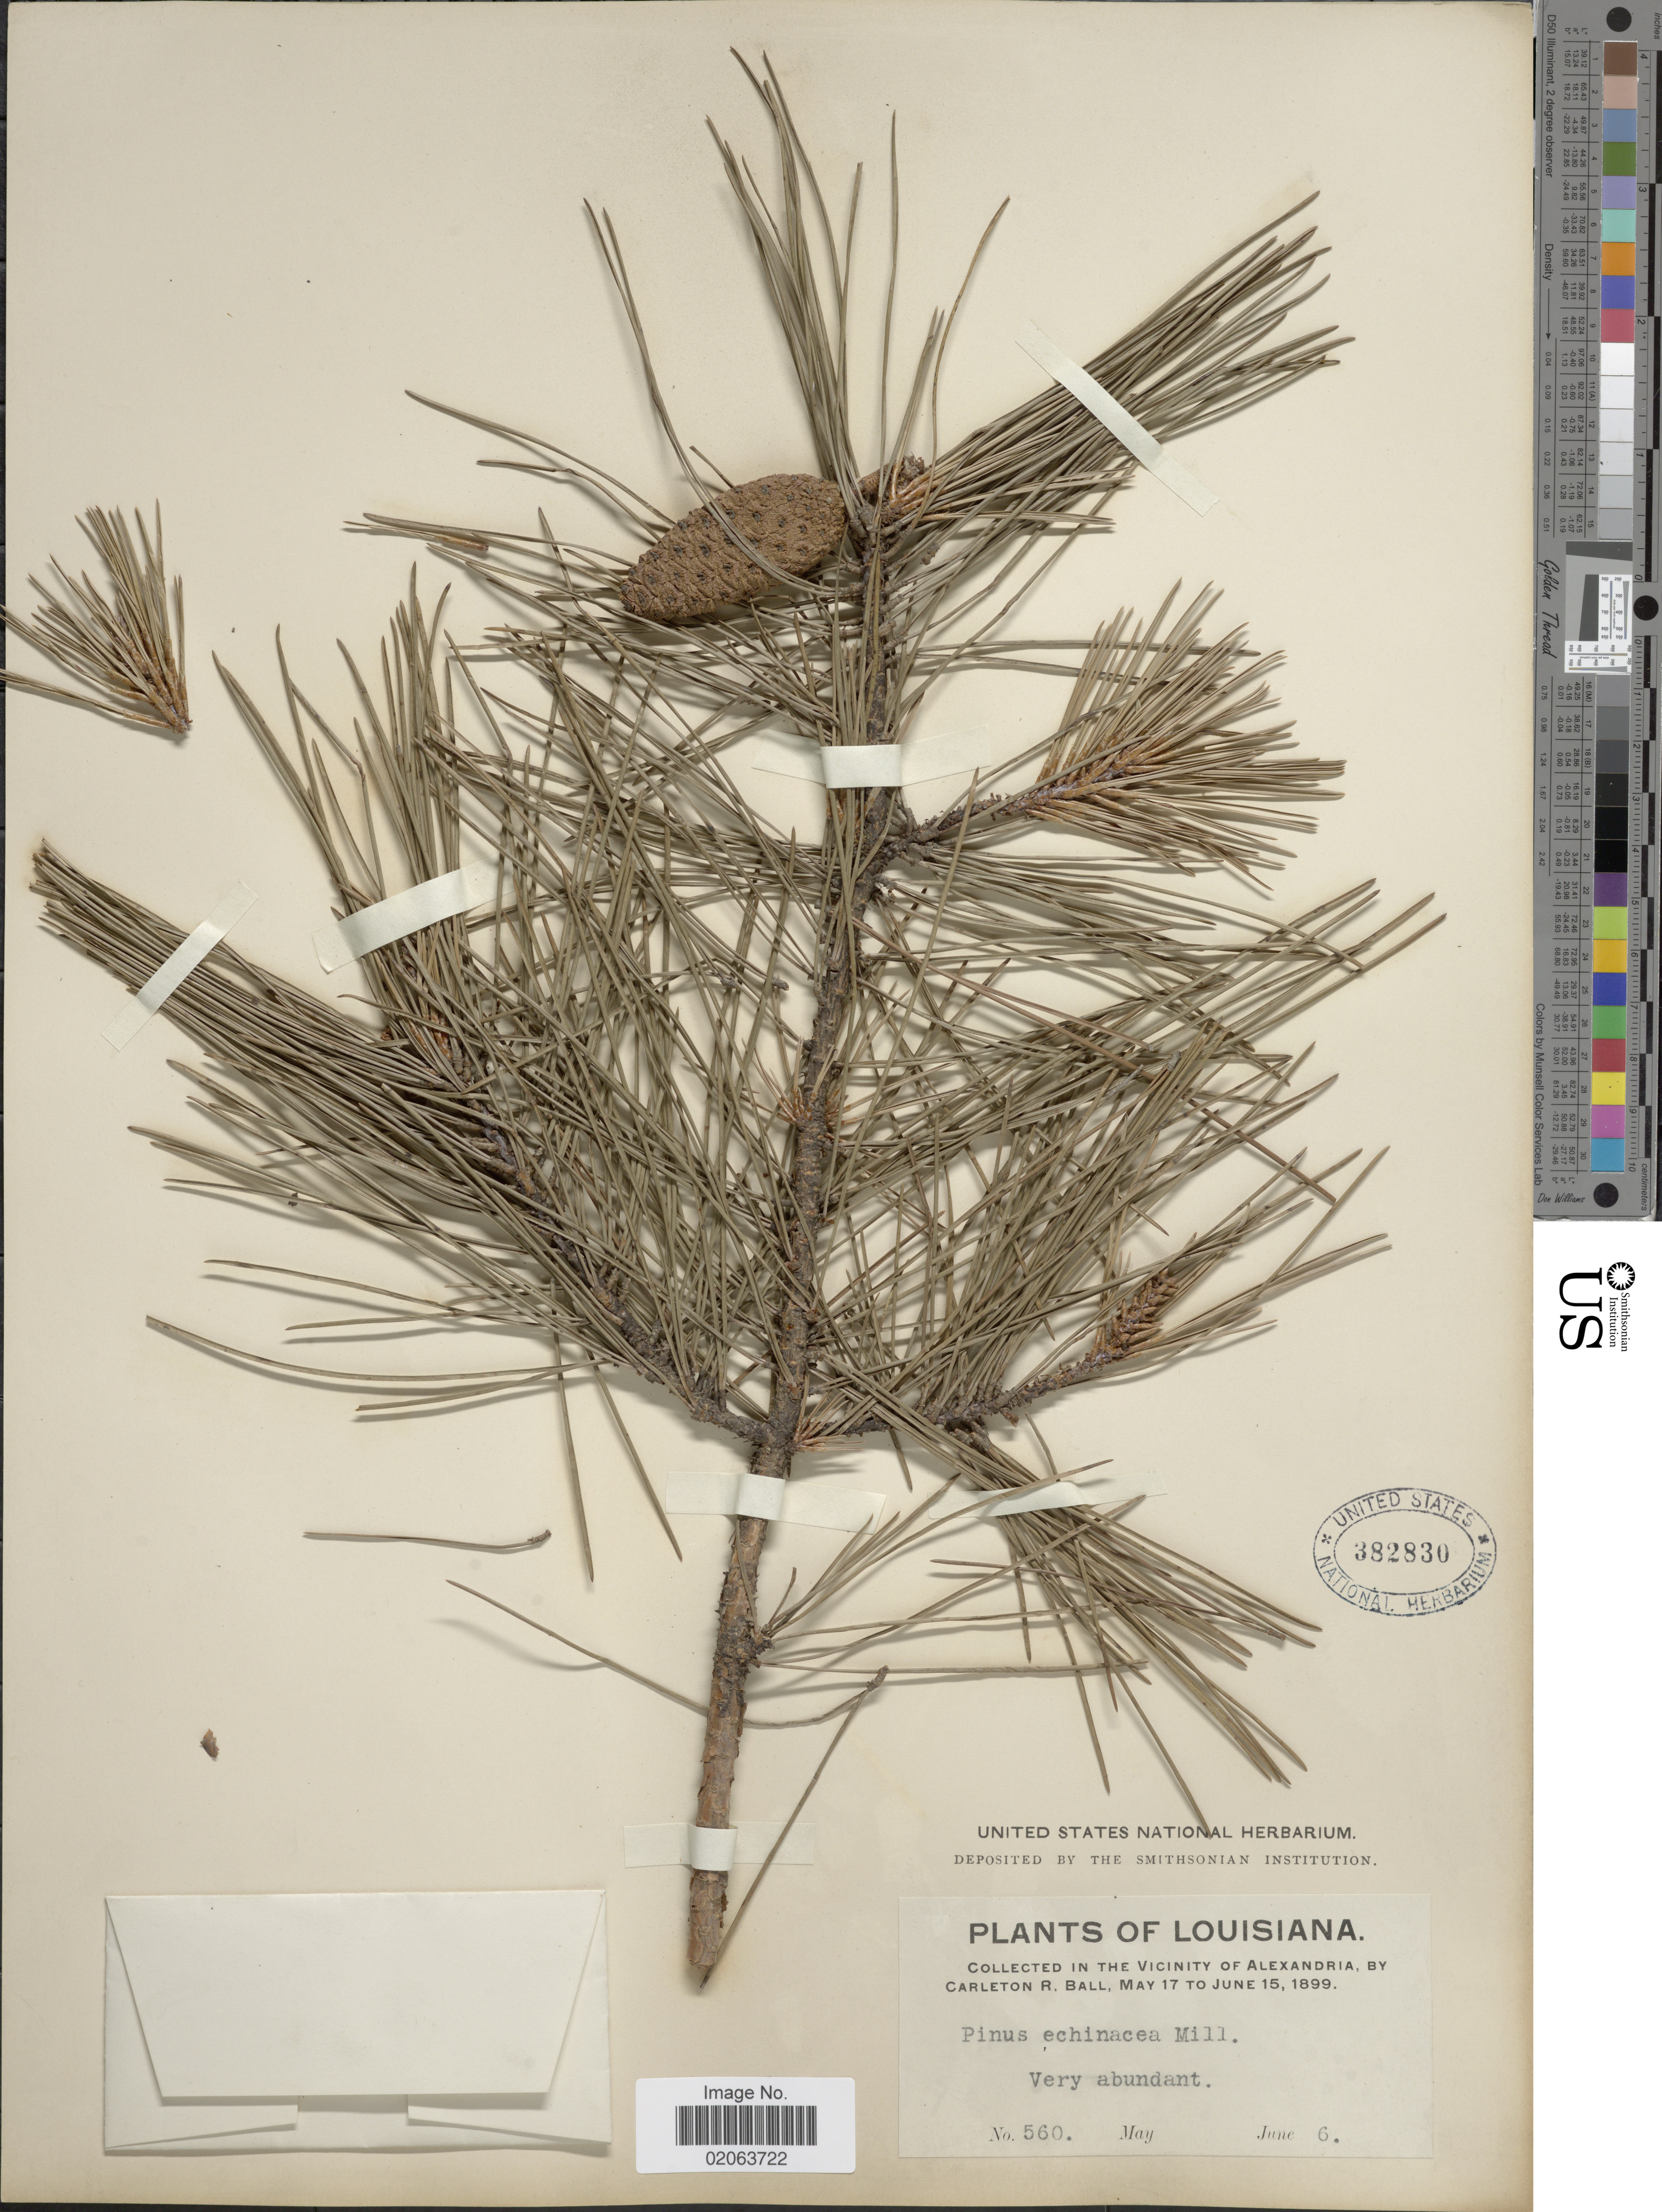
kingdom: Plantae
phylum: Tracheophyta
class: Pinopsida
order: Pinales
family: Pinaceae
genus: Pinus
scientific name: Pinus echinata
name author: Mill.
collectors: C. R. Ball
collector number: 560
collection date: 1899-06-06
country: United States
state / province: Louisiana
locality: The vicinity of Alexandria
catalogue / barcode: US 382830